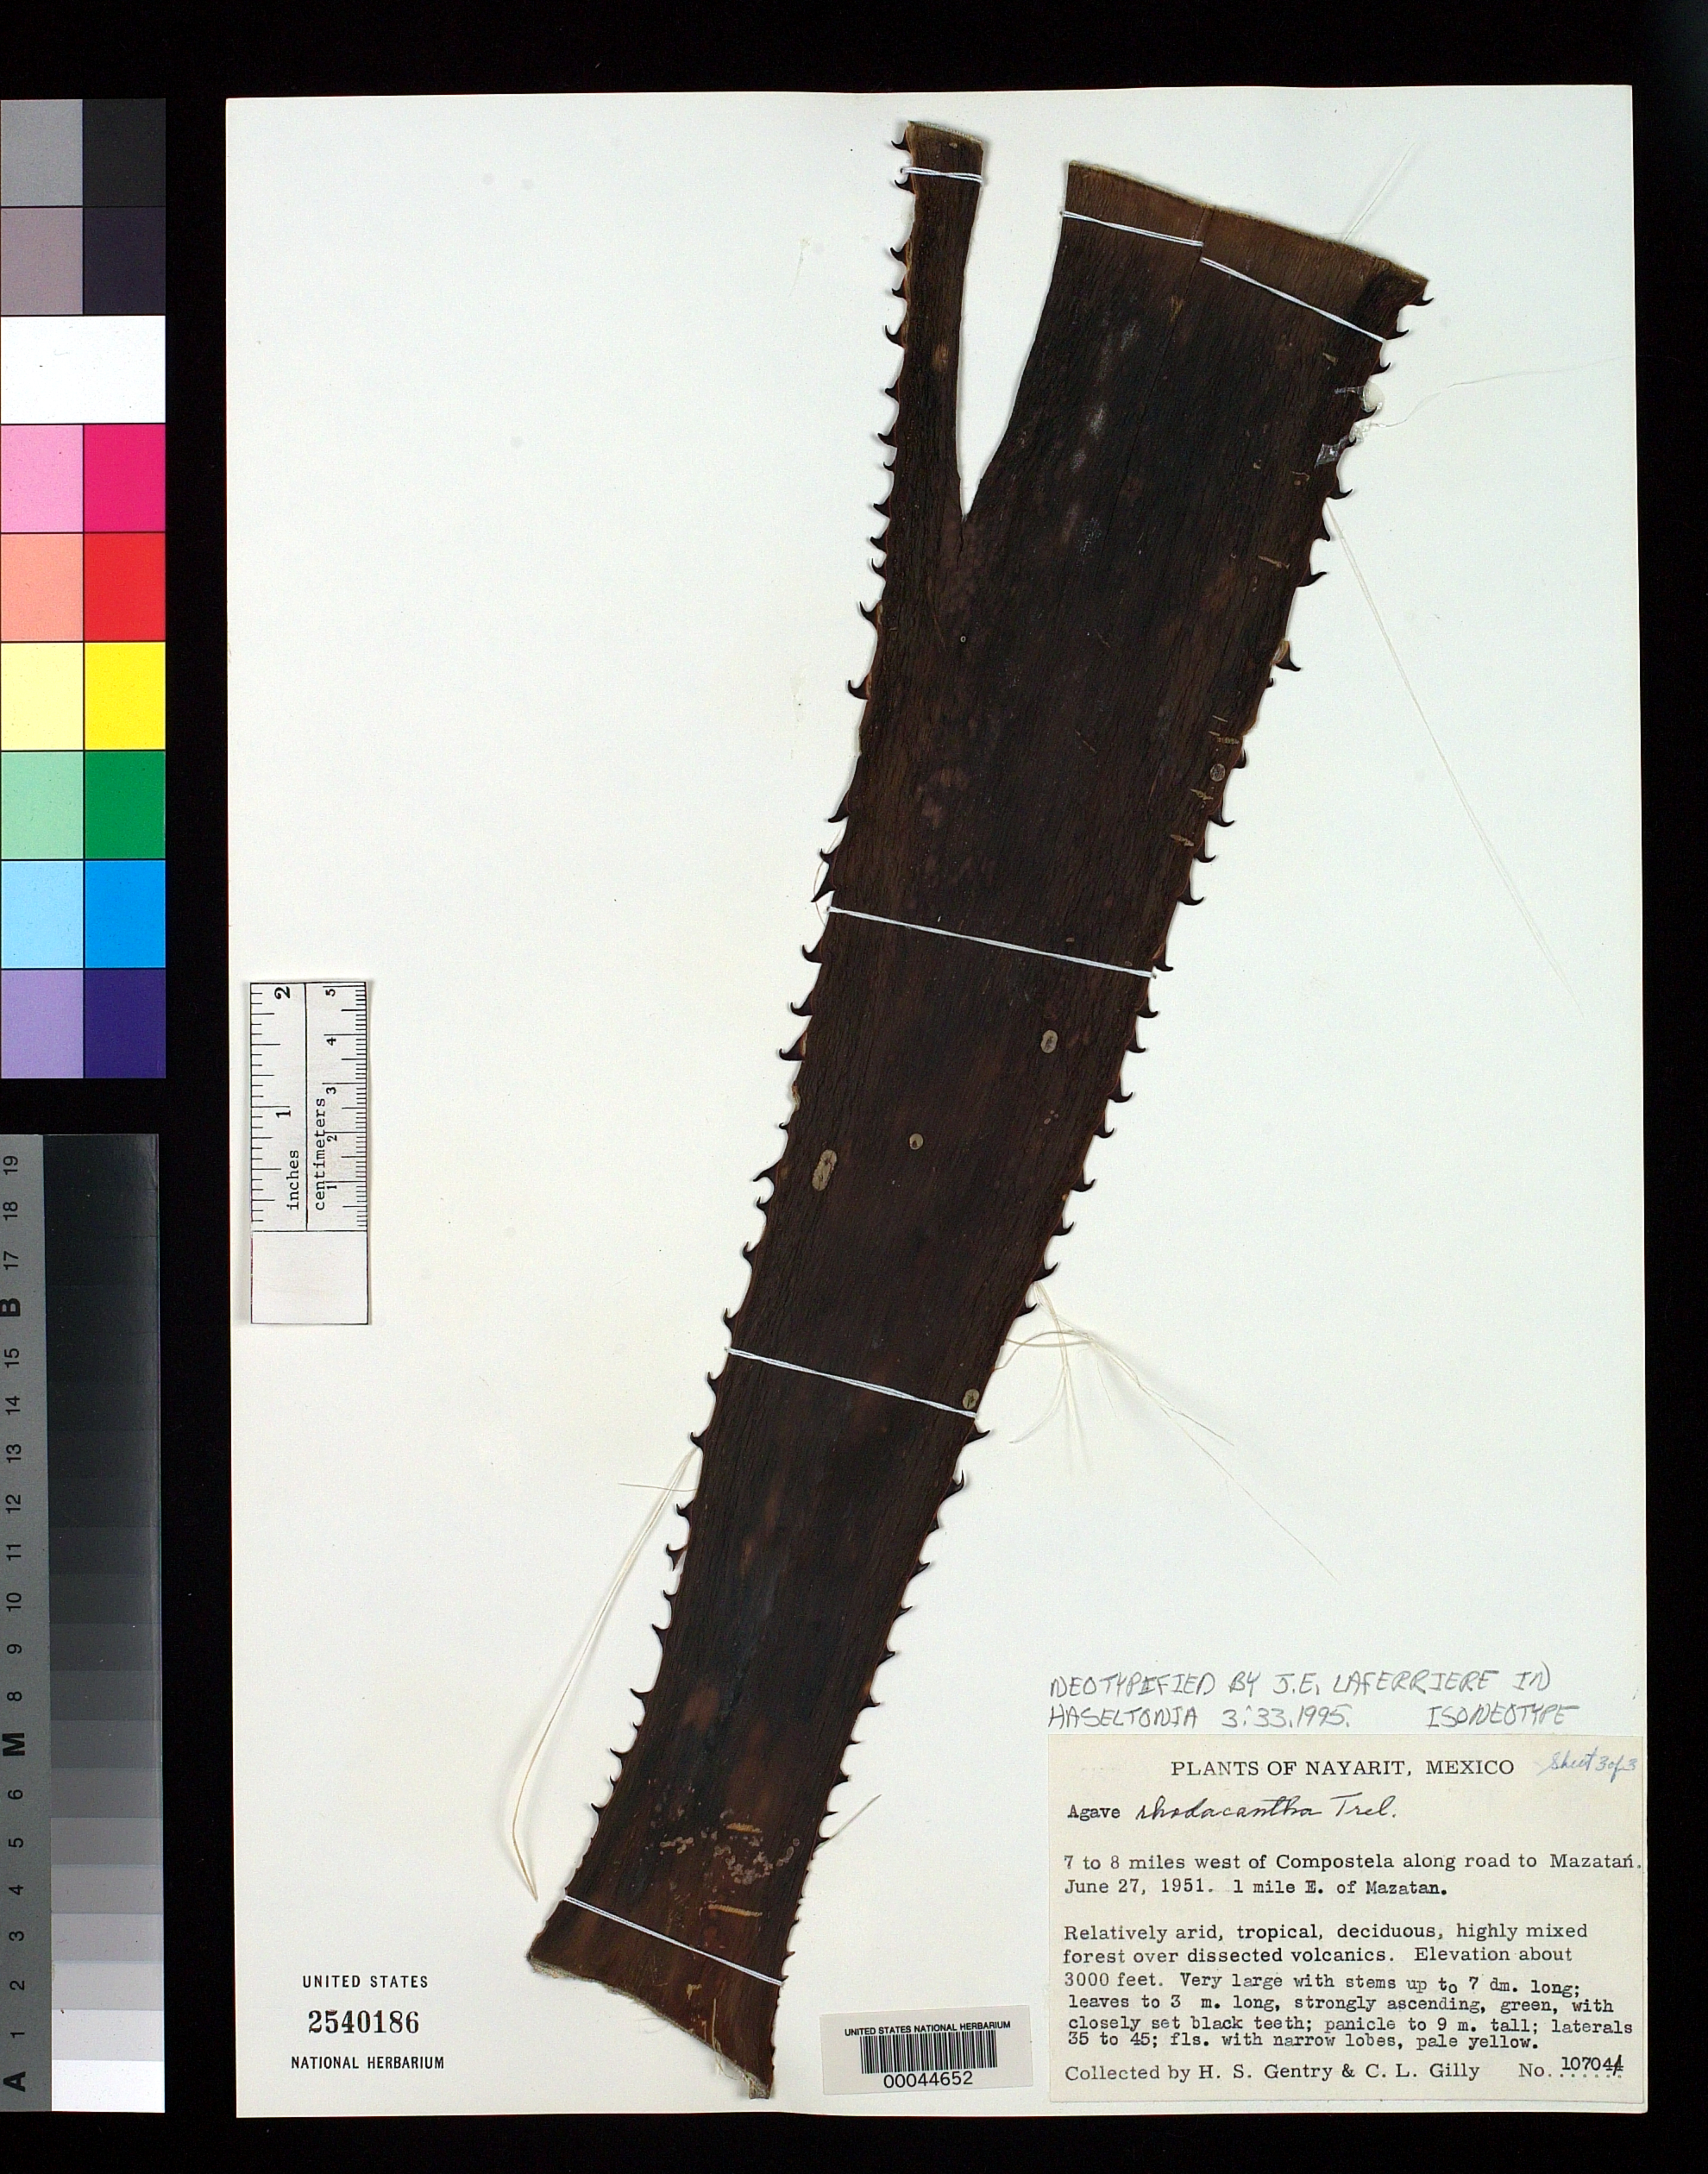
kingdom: Plantae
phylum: Tracheophyta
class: Liliopsida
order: Asparagales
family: Asparagaceae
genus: Agave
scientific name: Agave rhodacantha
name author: Trel.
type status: Isoneotype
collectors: H. S. Gentry & C. Gilly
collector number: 10704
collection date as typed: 27 Jun 1951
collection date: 1951-06-27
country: Mexico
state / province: Nayarit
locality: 7-8 mi W of Compostela along road to Mazatan, 1 mi E of Mazatan.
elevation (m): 914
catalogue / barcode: US 2540186